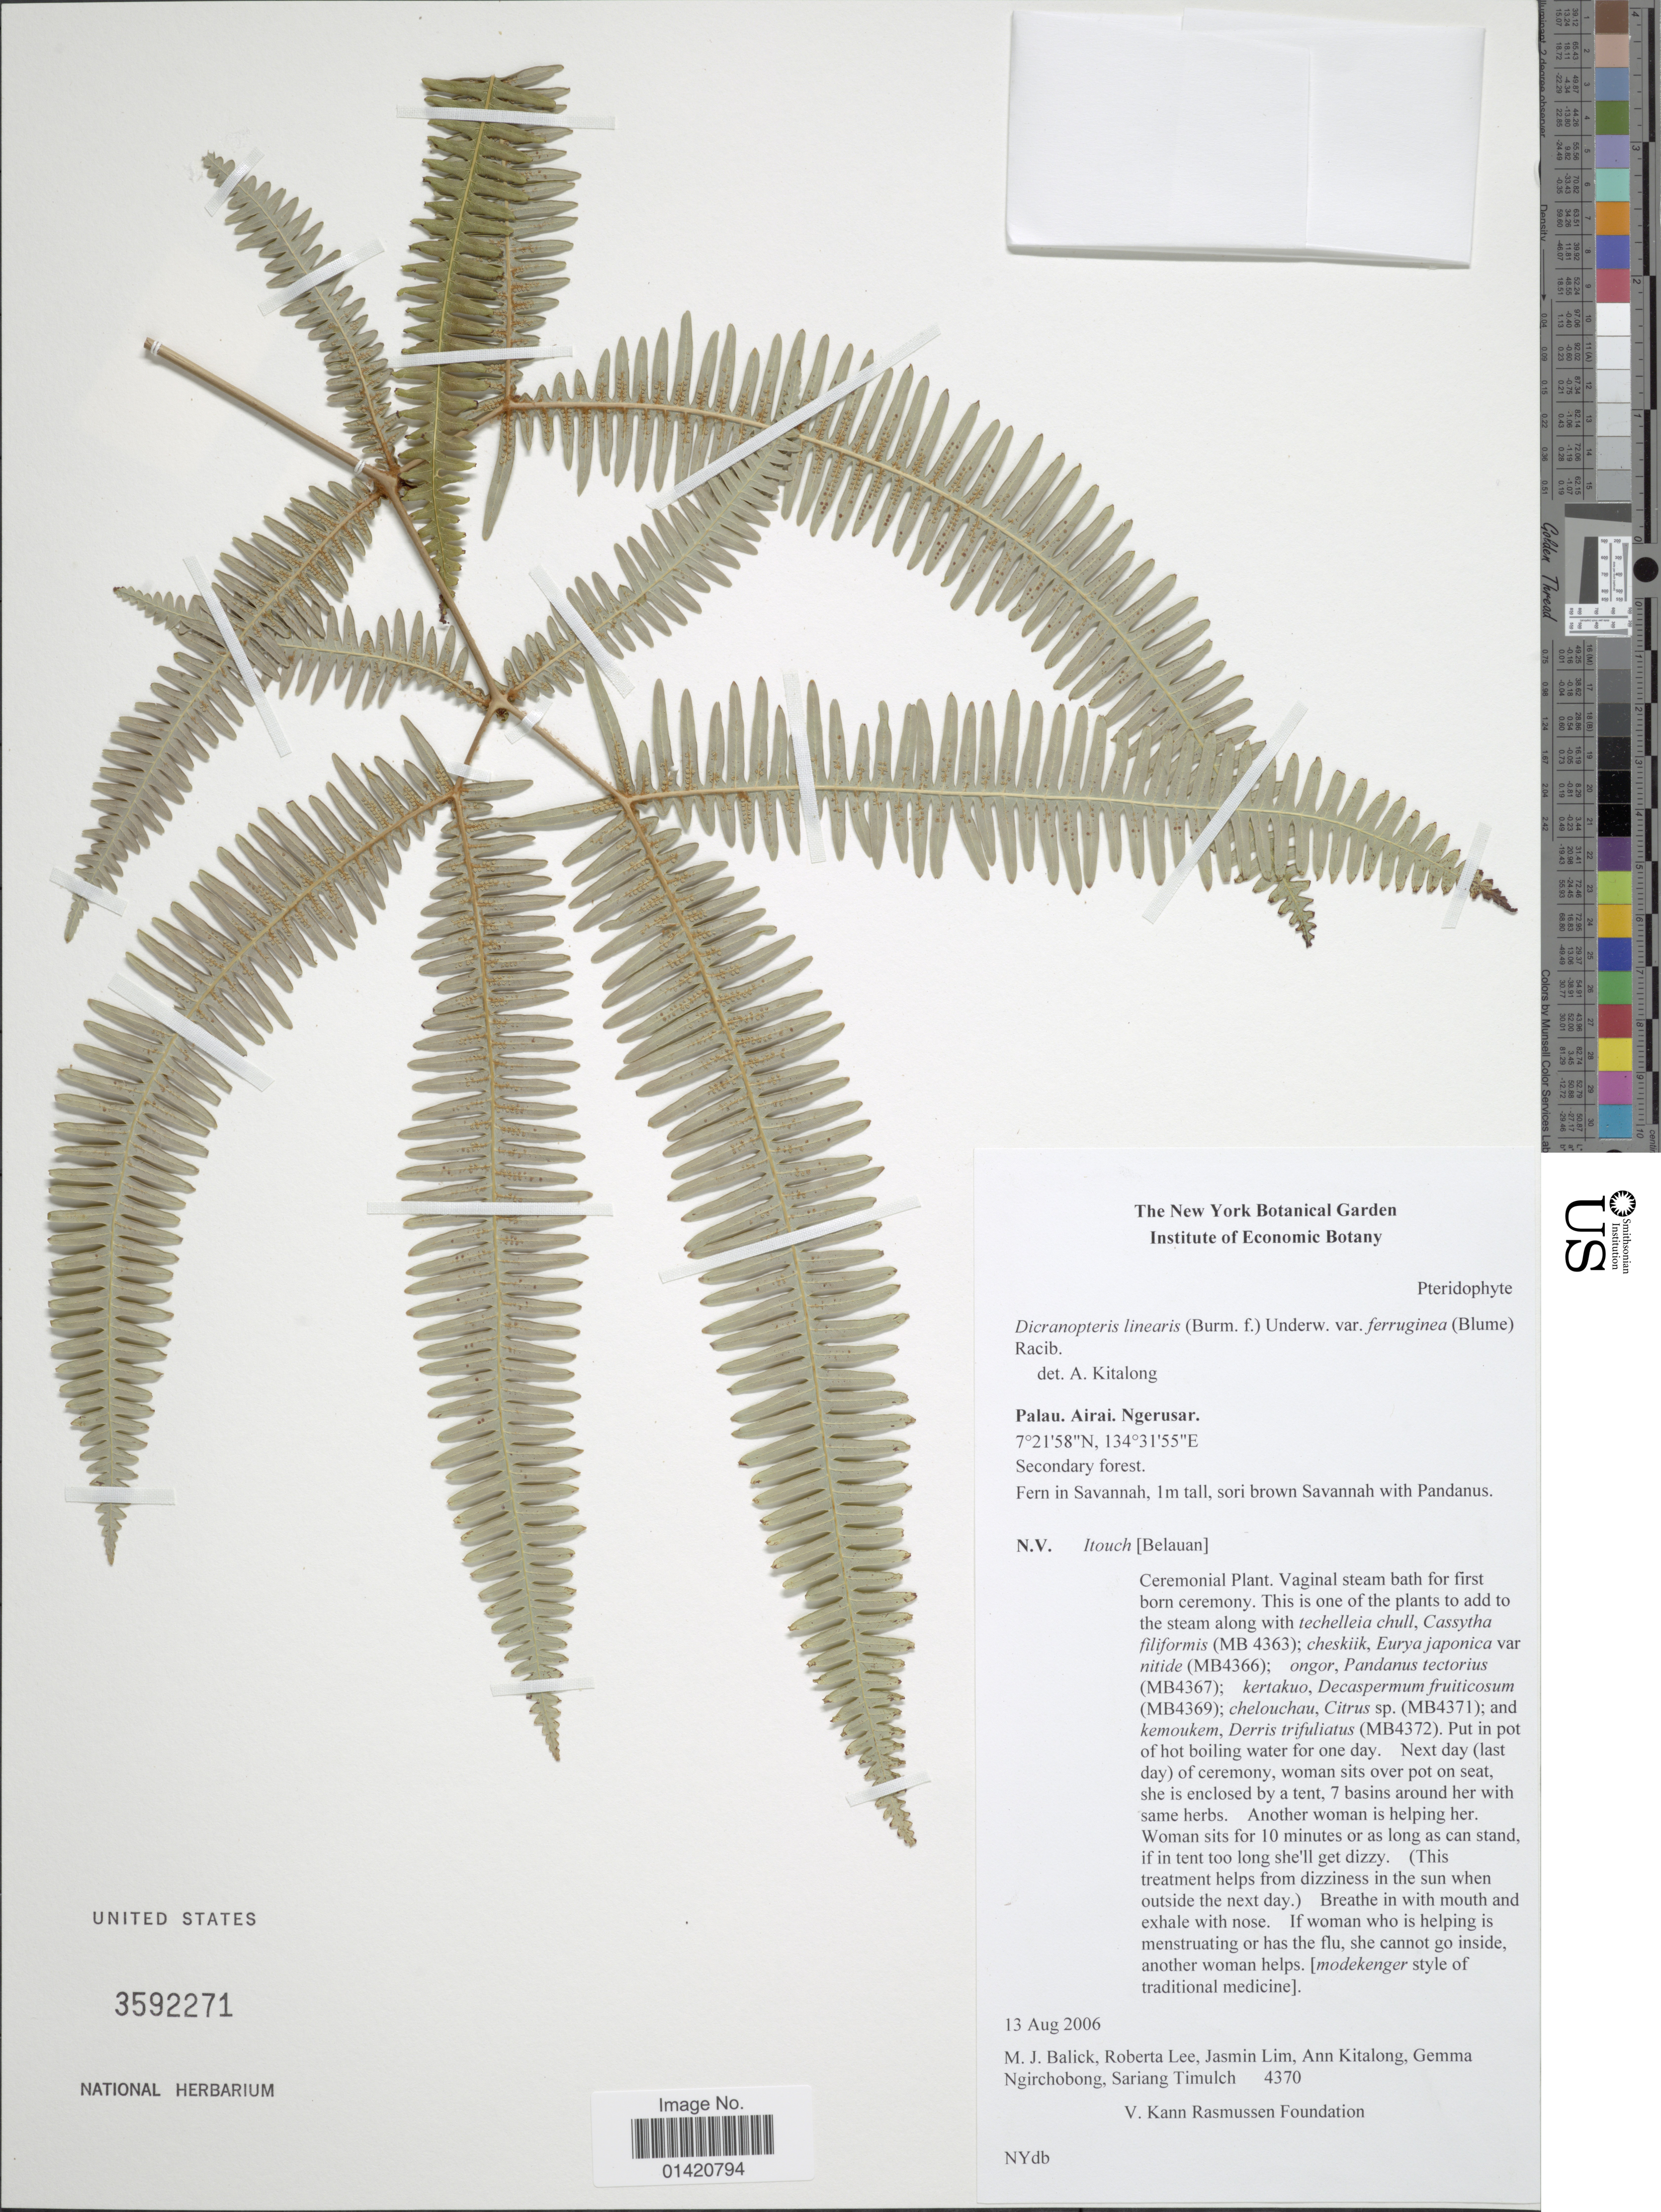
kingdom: Plantae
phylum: Tracheophyta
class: Polypodiopsida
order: Gleicheniales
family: Gleicheniaceae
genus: Dicranopteris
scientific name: Dicranopteris linearis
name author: (Burm. f.) Underw.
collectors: M. J. Balick, R. Lee, J. Lim, A. Kitalong & et al.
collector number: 4370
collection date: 2006-08-13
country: Palau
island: Ngeaur [Angaur]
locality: Palau. Airai, Ngerusar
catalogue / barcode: US 3592271